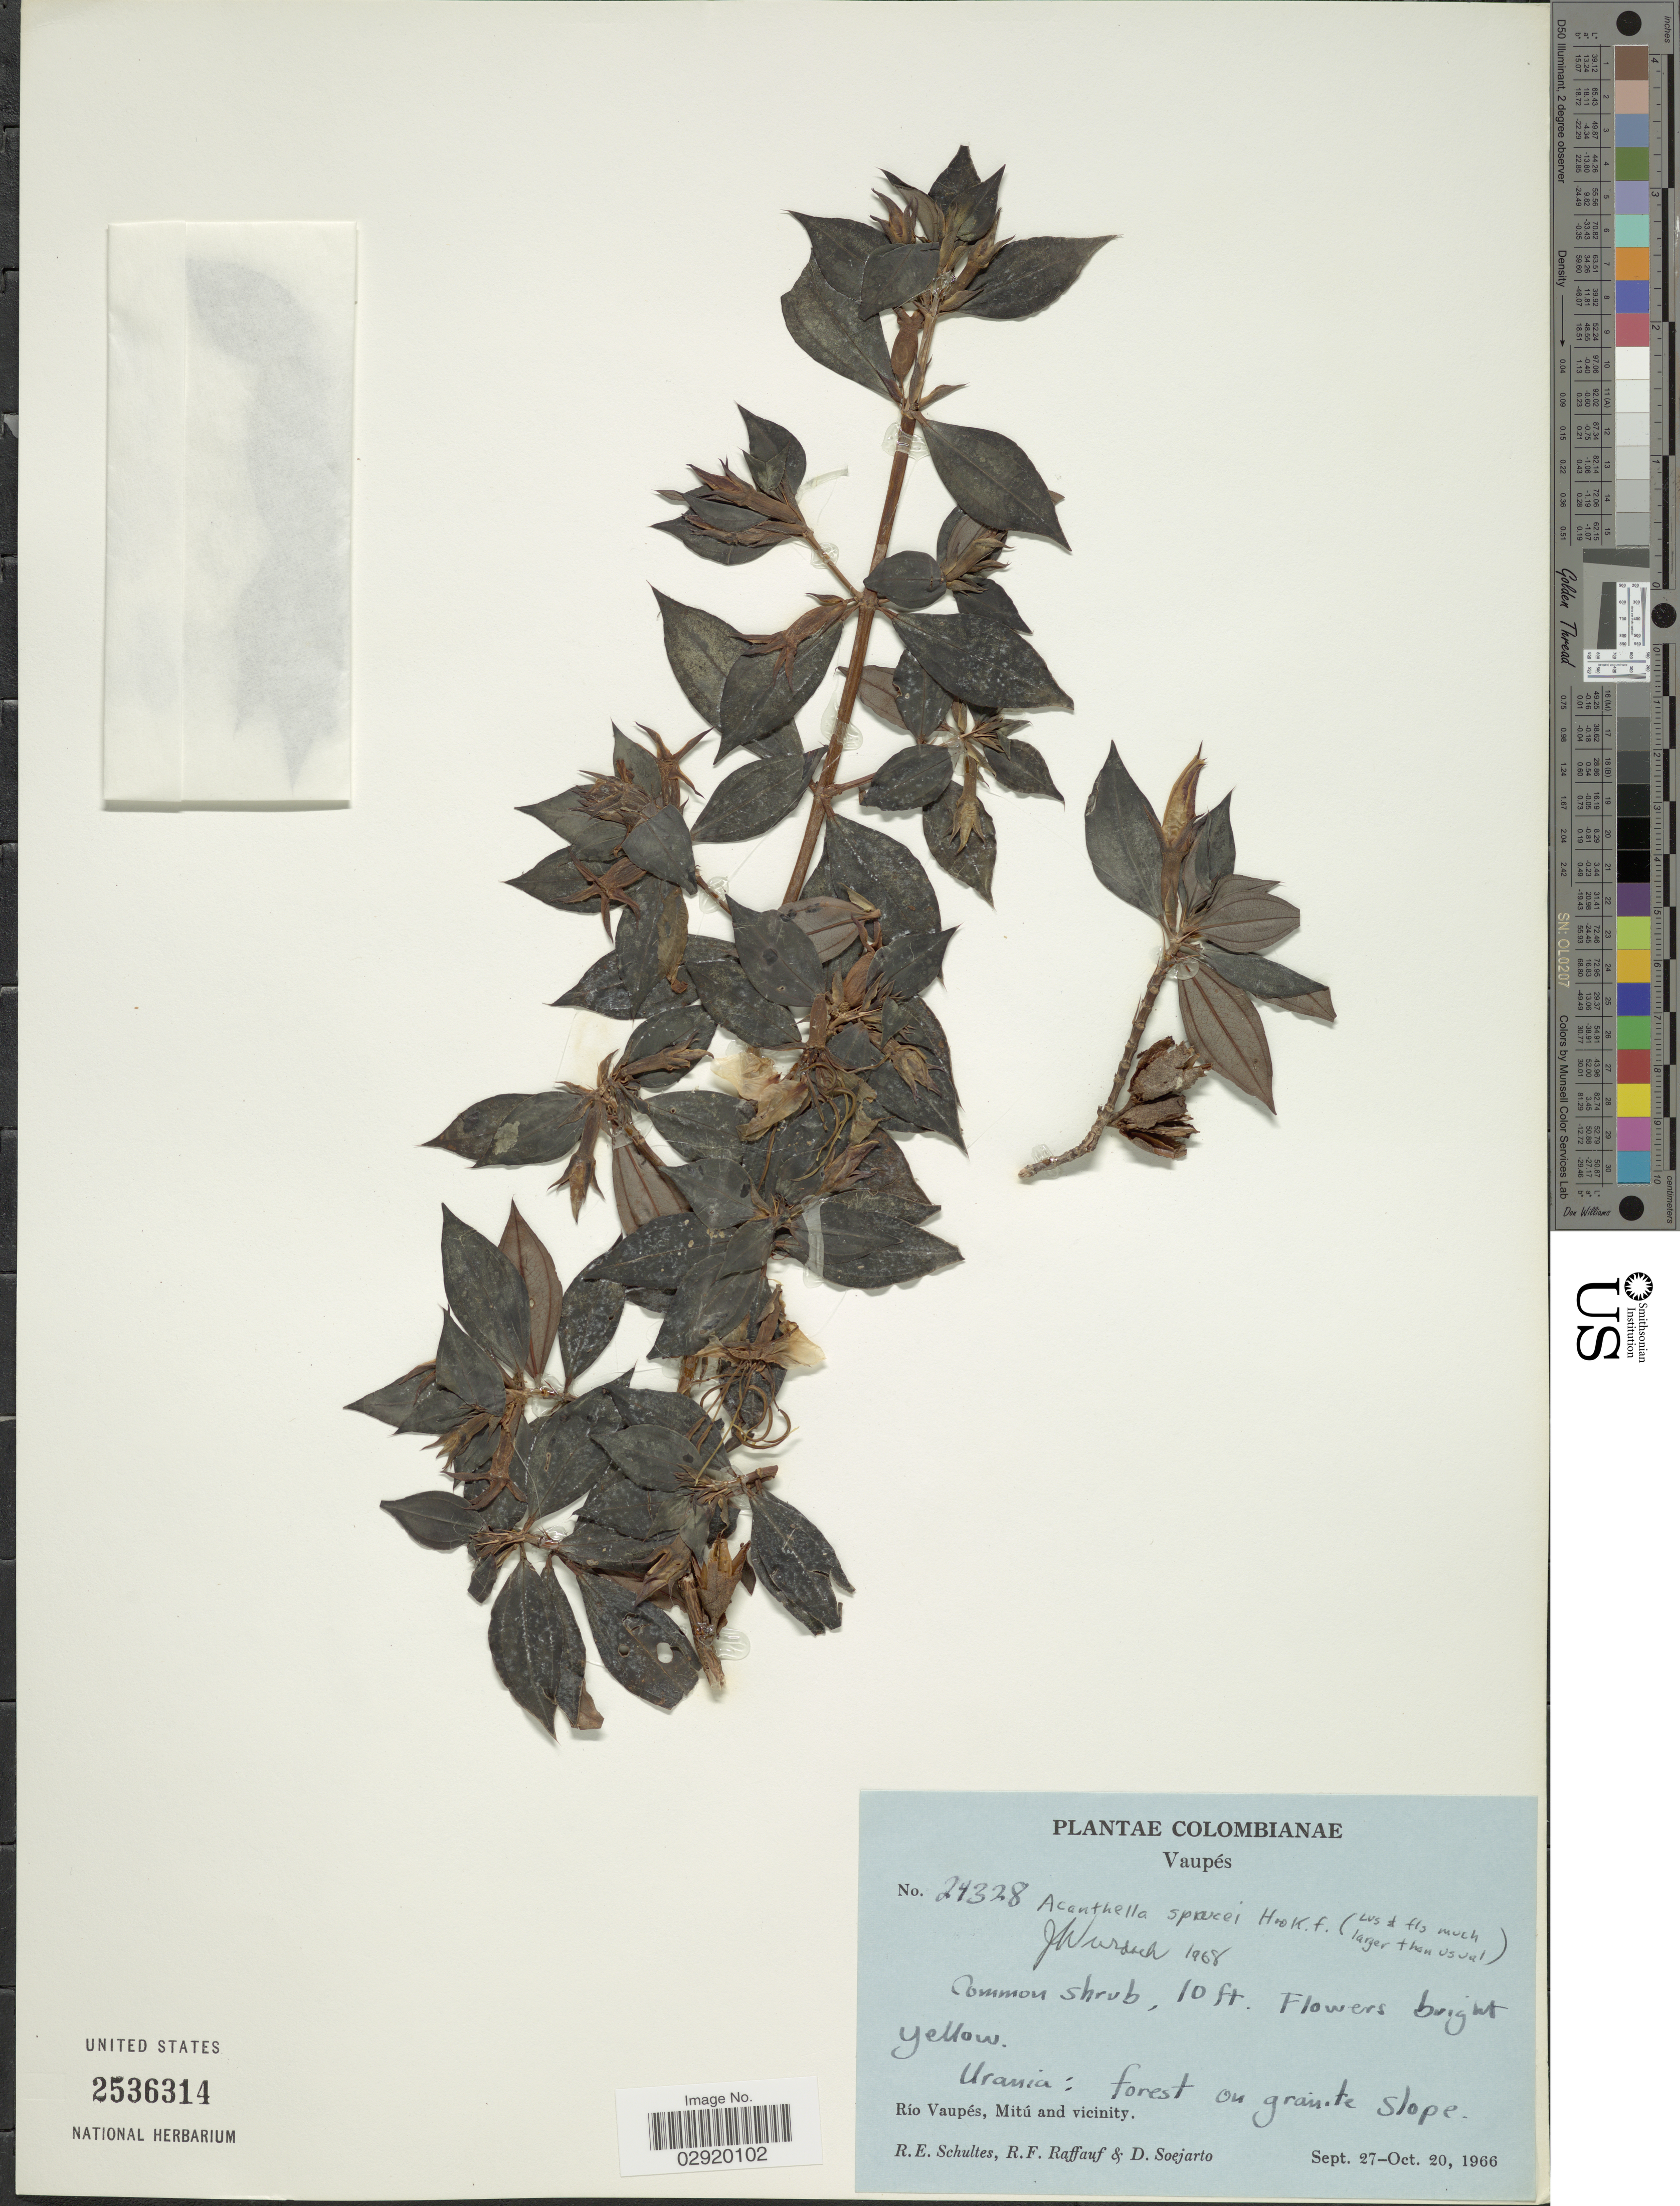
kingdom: Plantae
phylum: Tracheophyta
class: Magnoliopsida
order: Myrtales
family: Melastomataceae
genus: Acanthella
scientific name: Acanthella sprucei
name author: Benth. & Hook. f.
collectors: R. E. Schultes, R. Raffauf & D. Soejarto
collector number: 24328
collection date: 1966-09-27/1966-10-20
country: Colombia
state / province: Vaupés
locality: Urania: forest no ganite slope. Río Vaupés, Mitú and vicinity.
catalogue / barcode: US 2536314